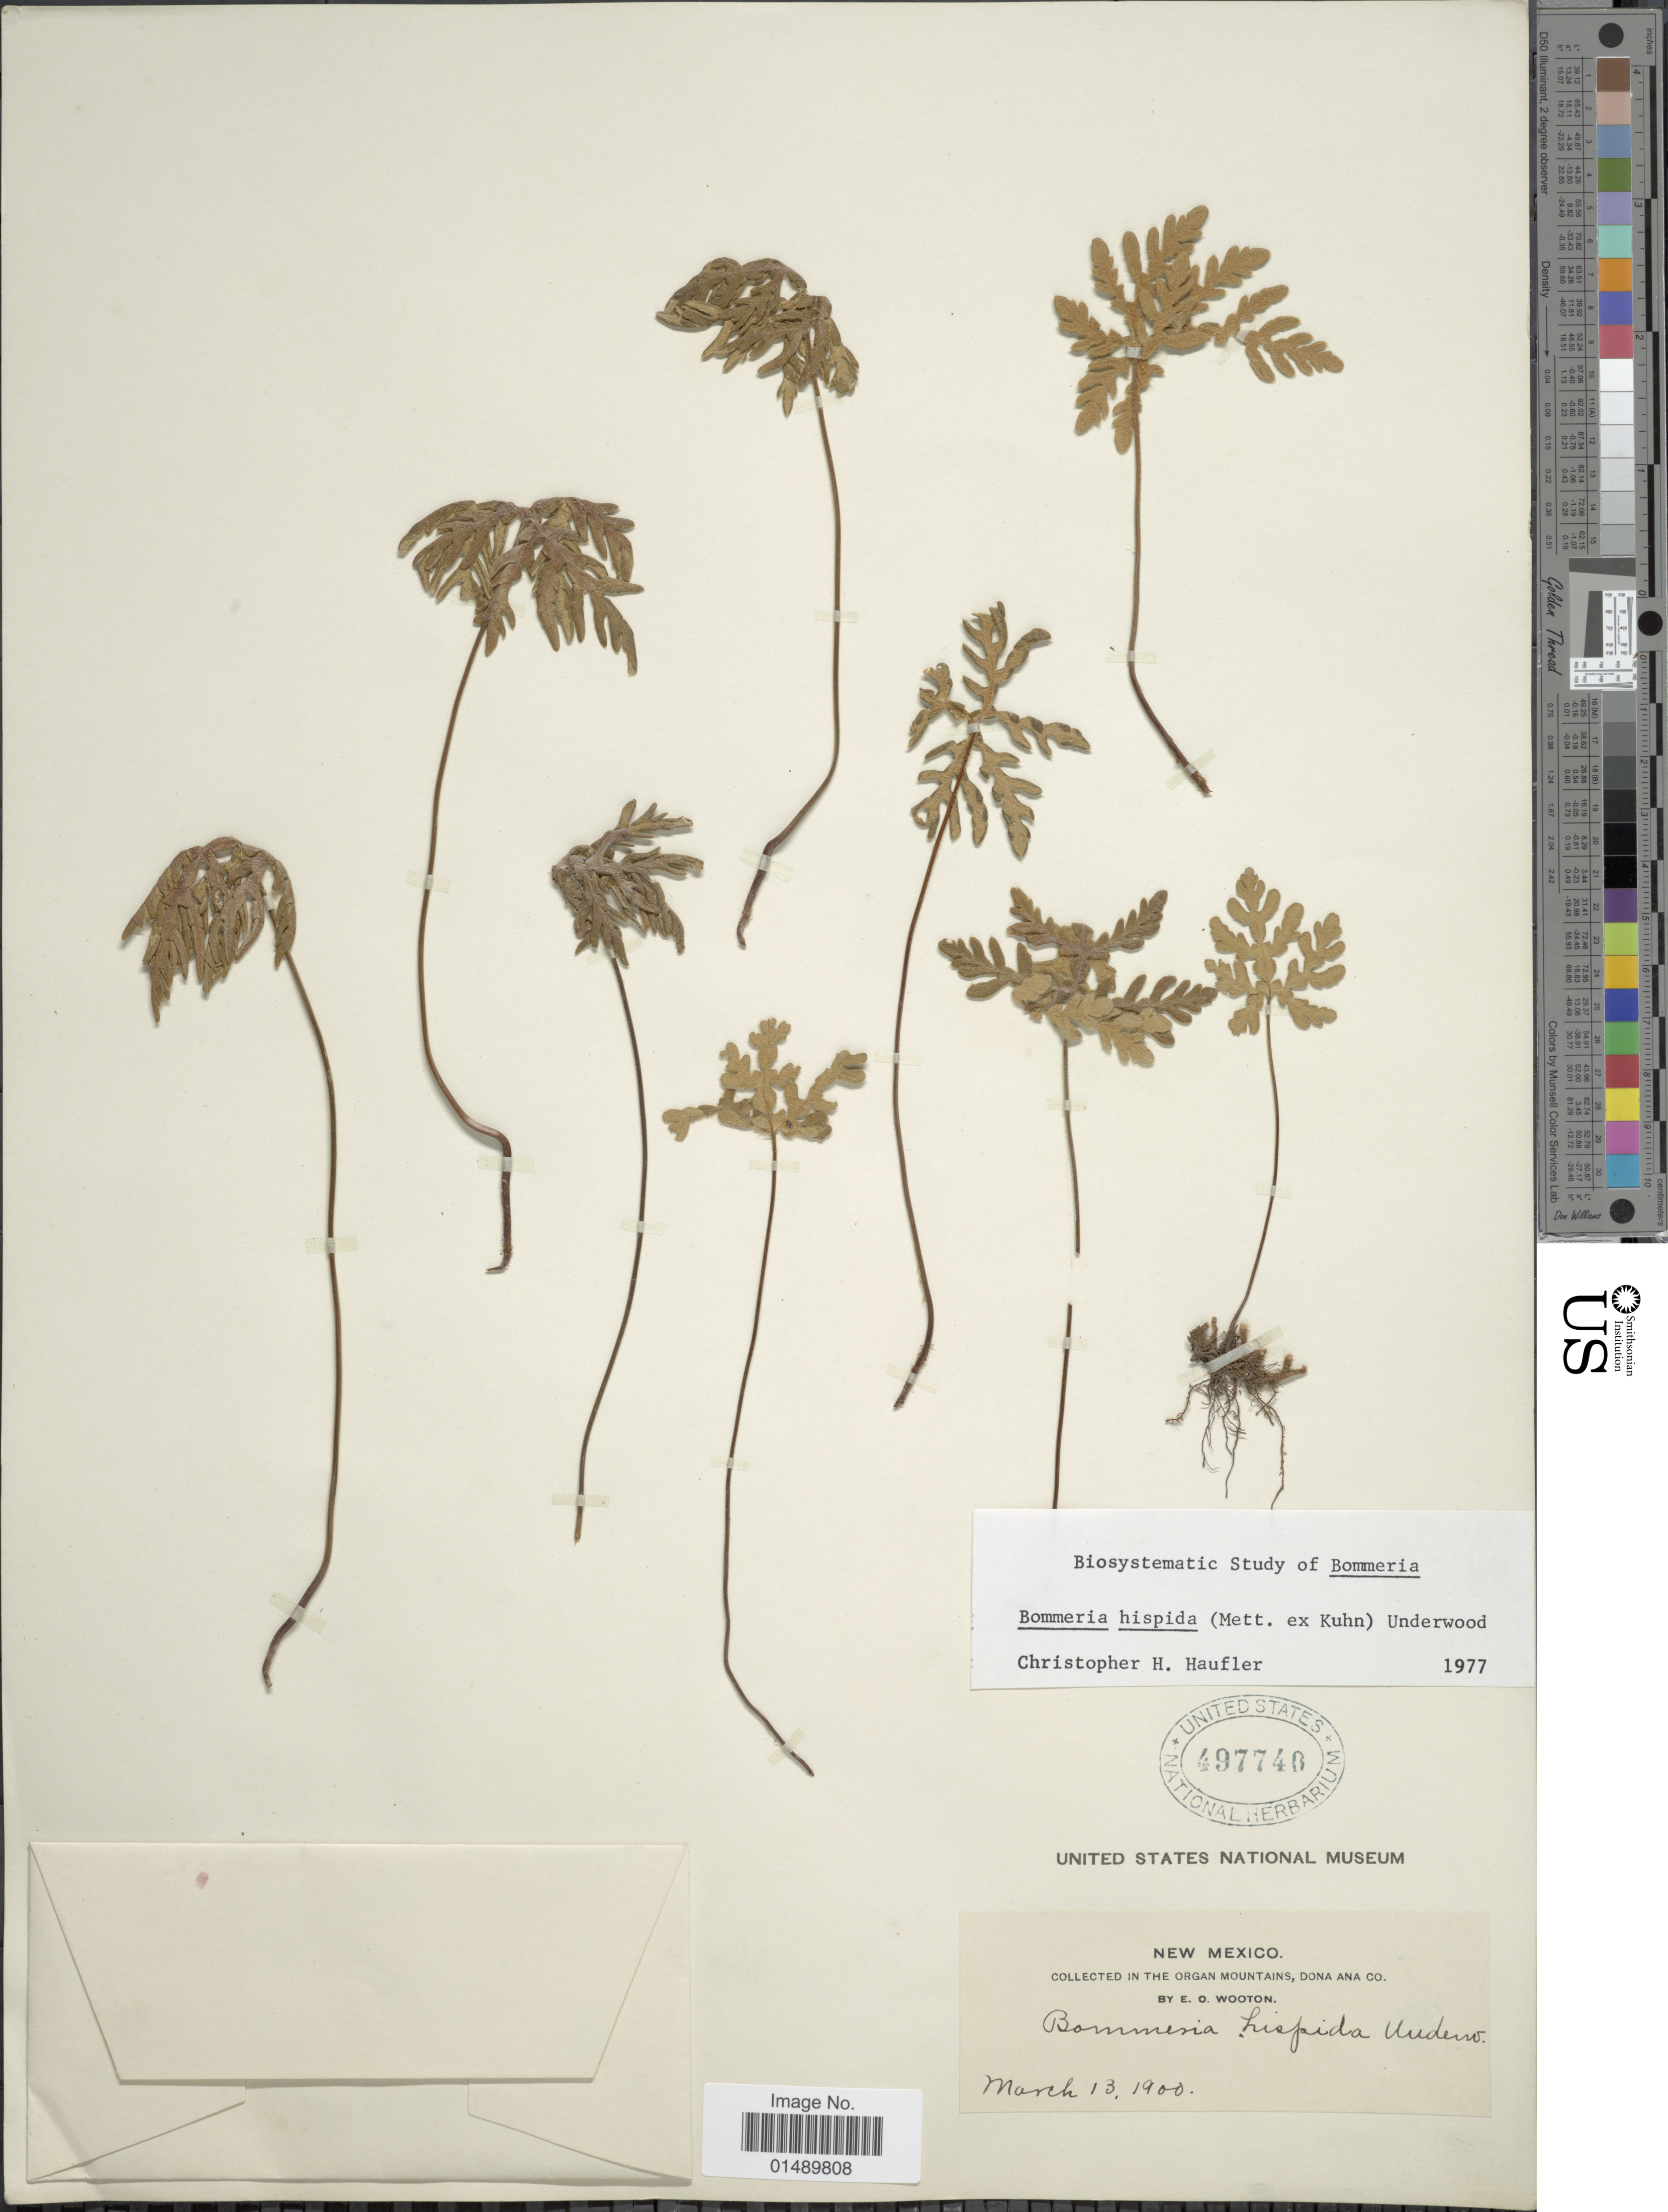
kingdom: Plantae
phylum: Tracheophyta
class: Polypodiopsida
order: Polypodiales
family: Pteridaceae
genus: Bommeria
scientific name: Bommeria hispida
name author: (Mett. ex Kuhn) Underw.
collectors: E. O. Wooton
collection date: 1900-03-13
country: United States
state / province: New Mexico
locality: New Mexico, Organ Mountains, Dona Ana Co.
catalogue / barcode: US 497740